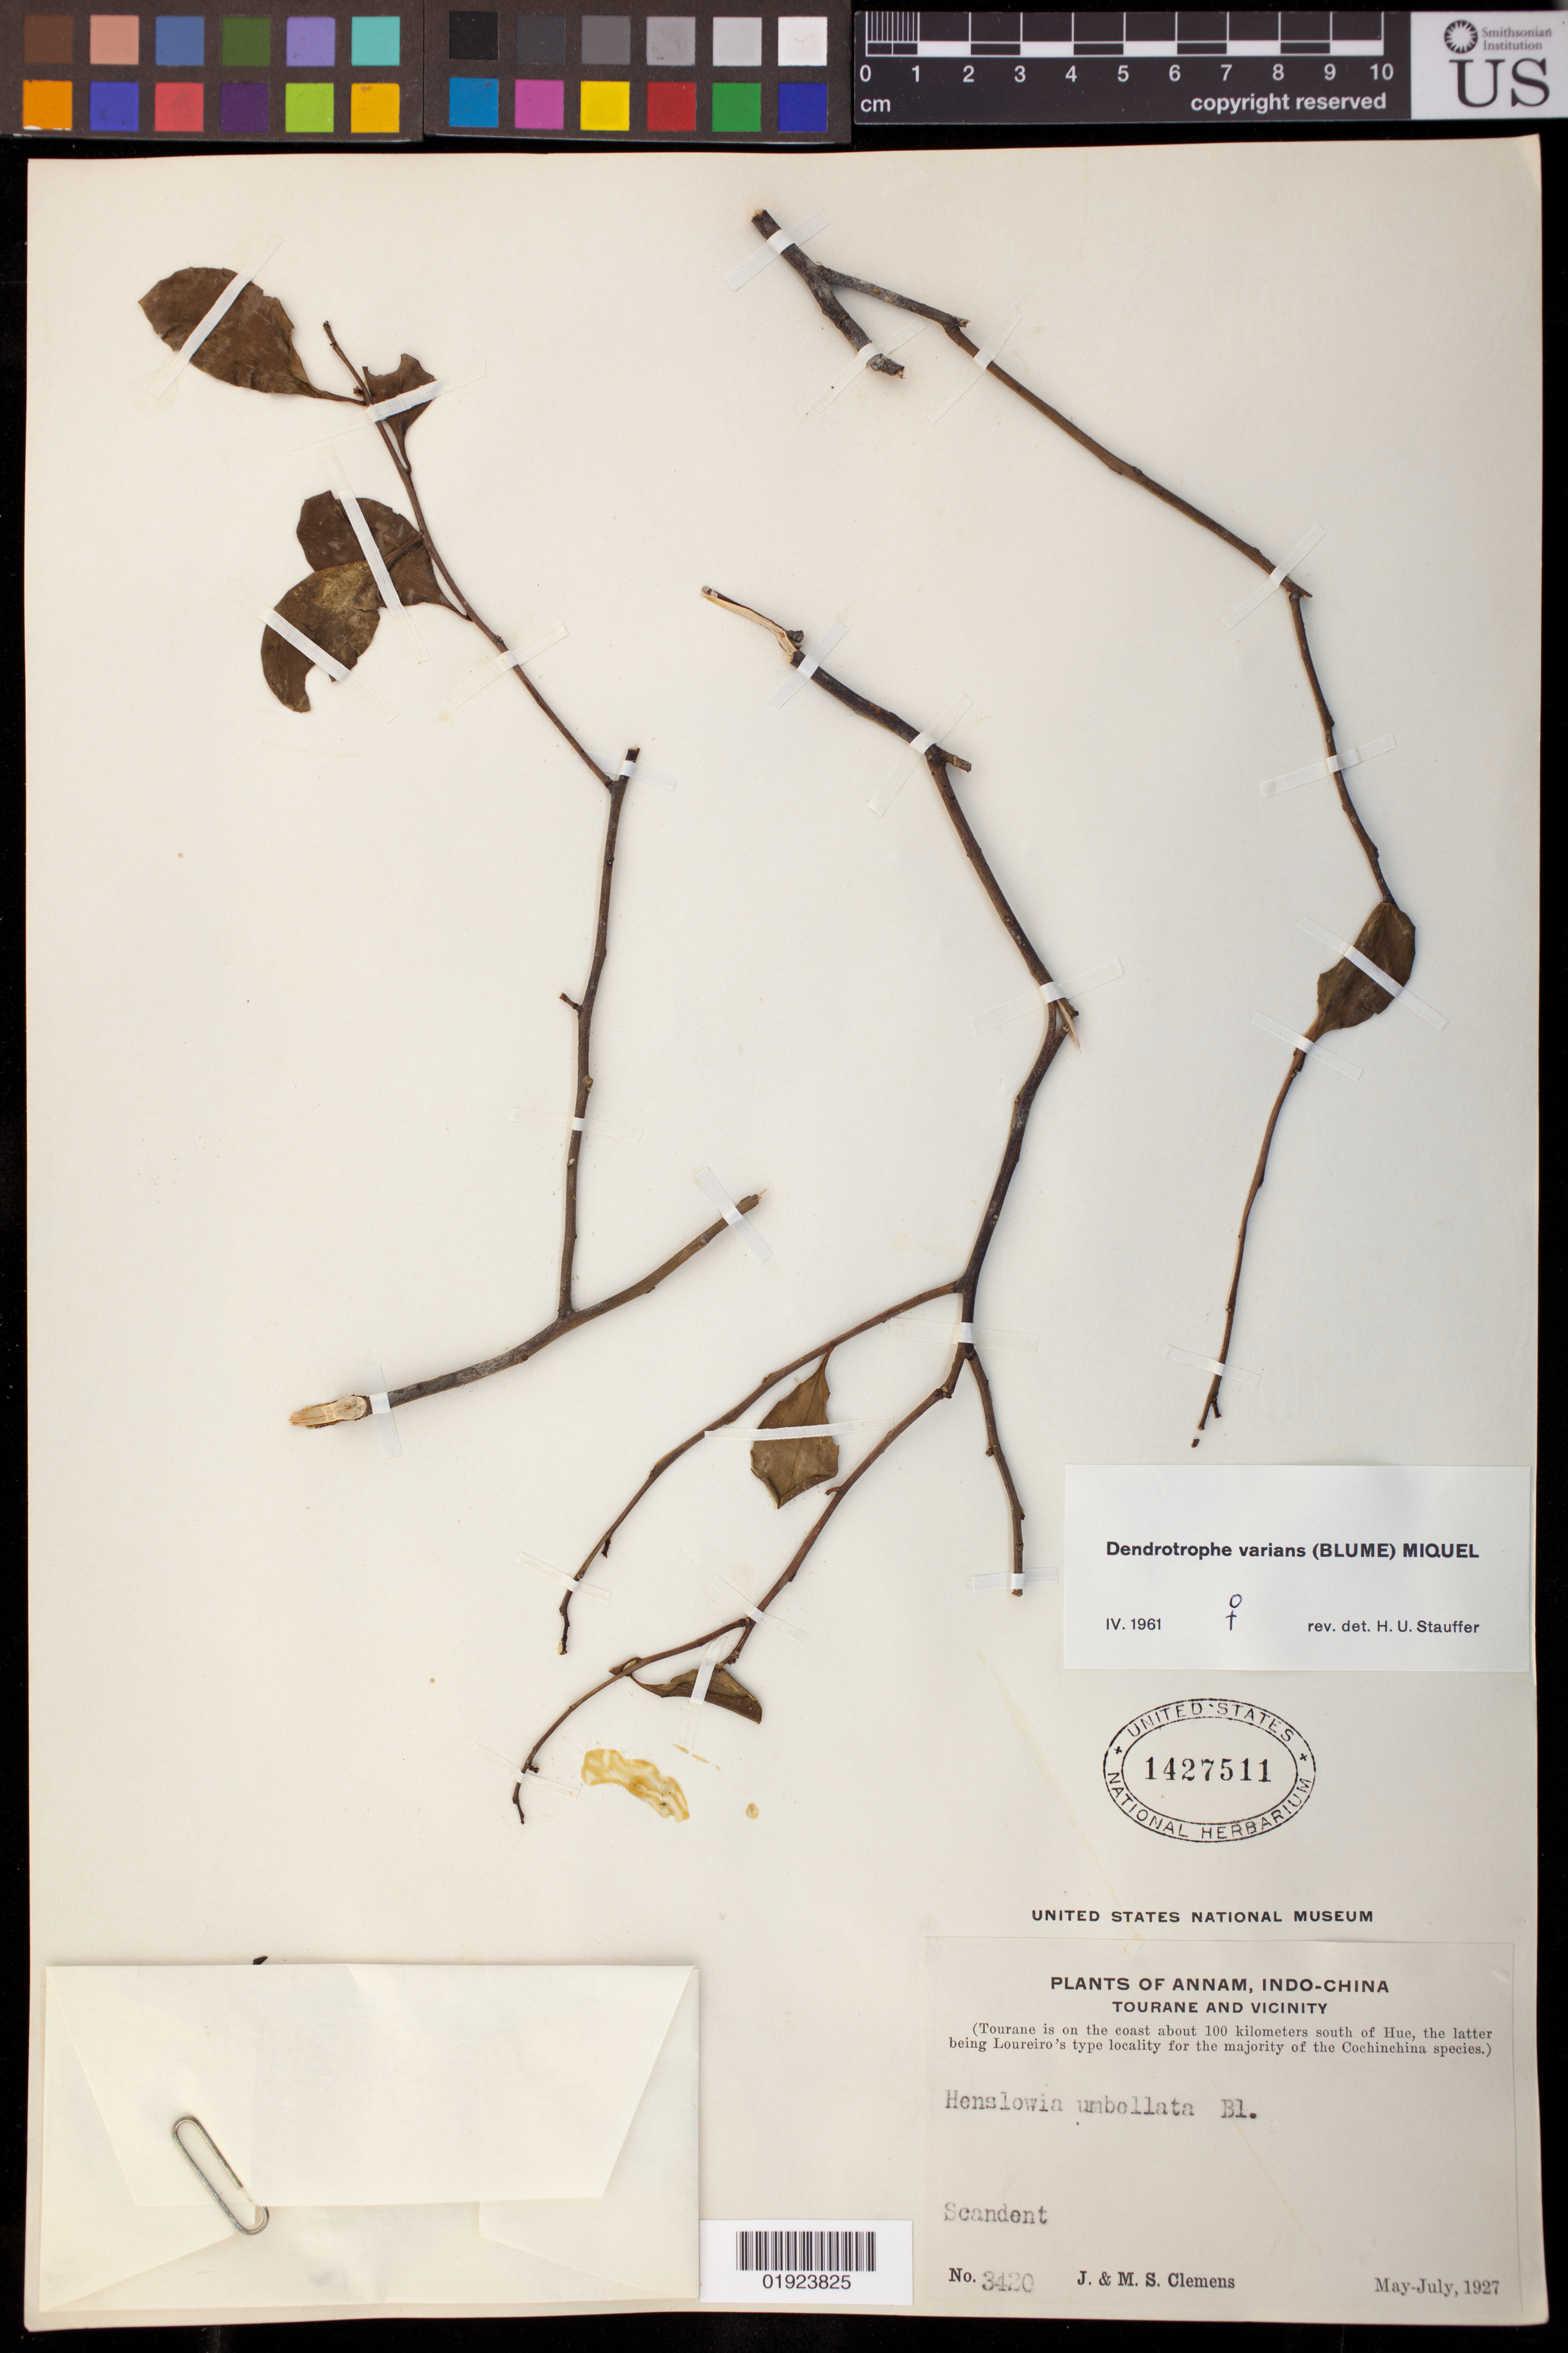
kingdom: Plantae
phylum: Tracheophyta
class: Magnoliopsida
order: Santalales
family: Amphorogynaceae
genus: Dendrotrophe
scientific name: Dendrotrophe varians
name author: (Blume) Miq.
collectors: J. Clemens & M. S. Clemens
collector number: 3420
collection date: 1927-05/1927-07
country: Vietnam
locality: Plants of Annam, Indo-China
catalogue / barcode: US 1427511